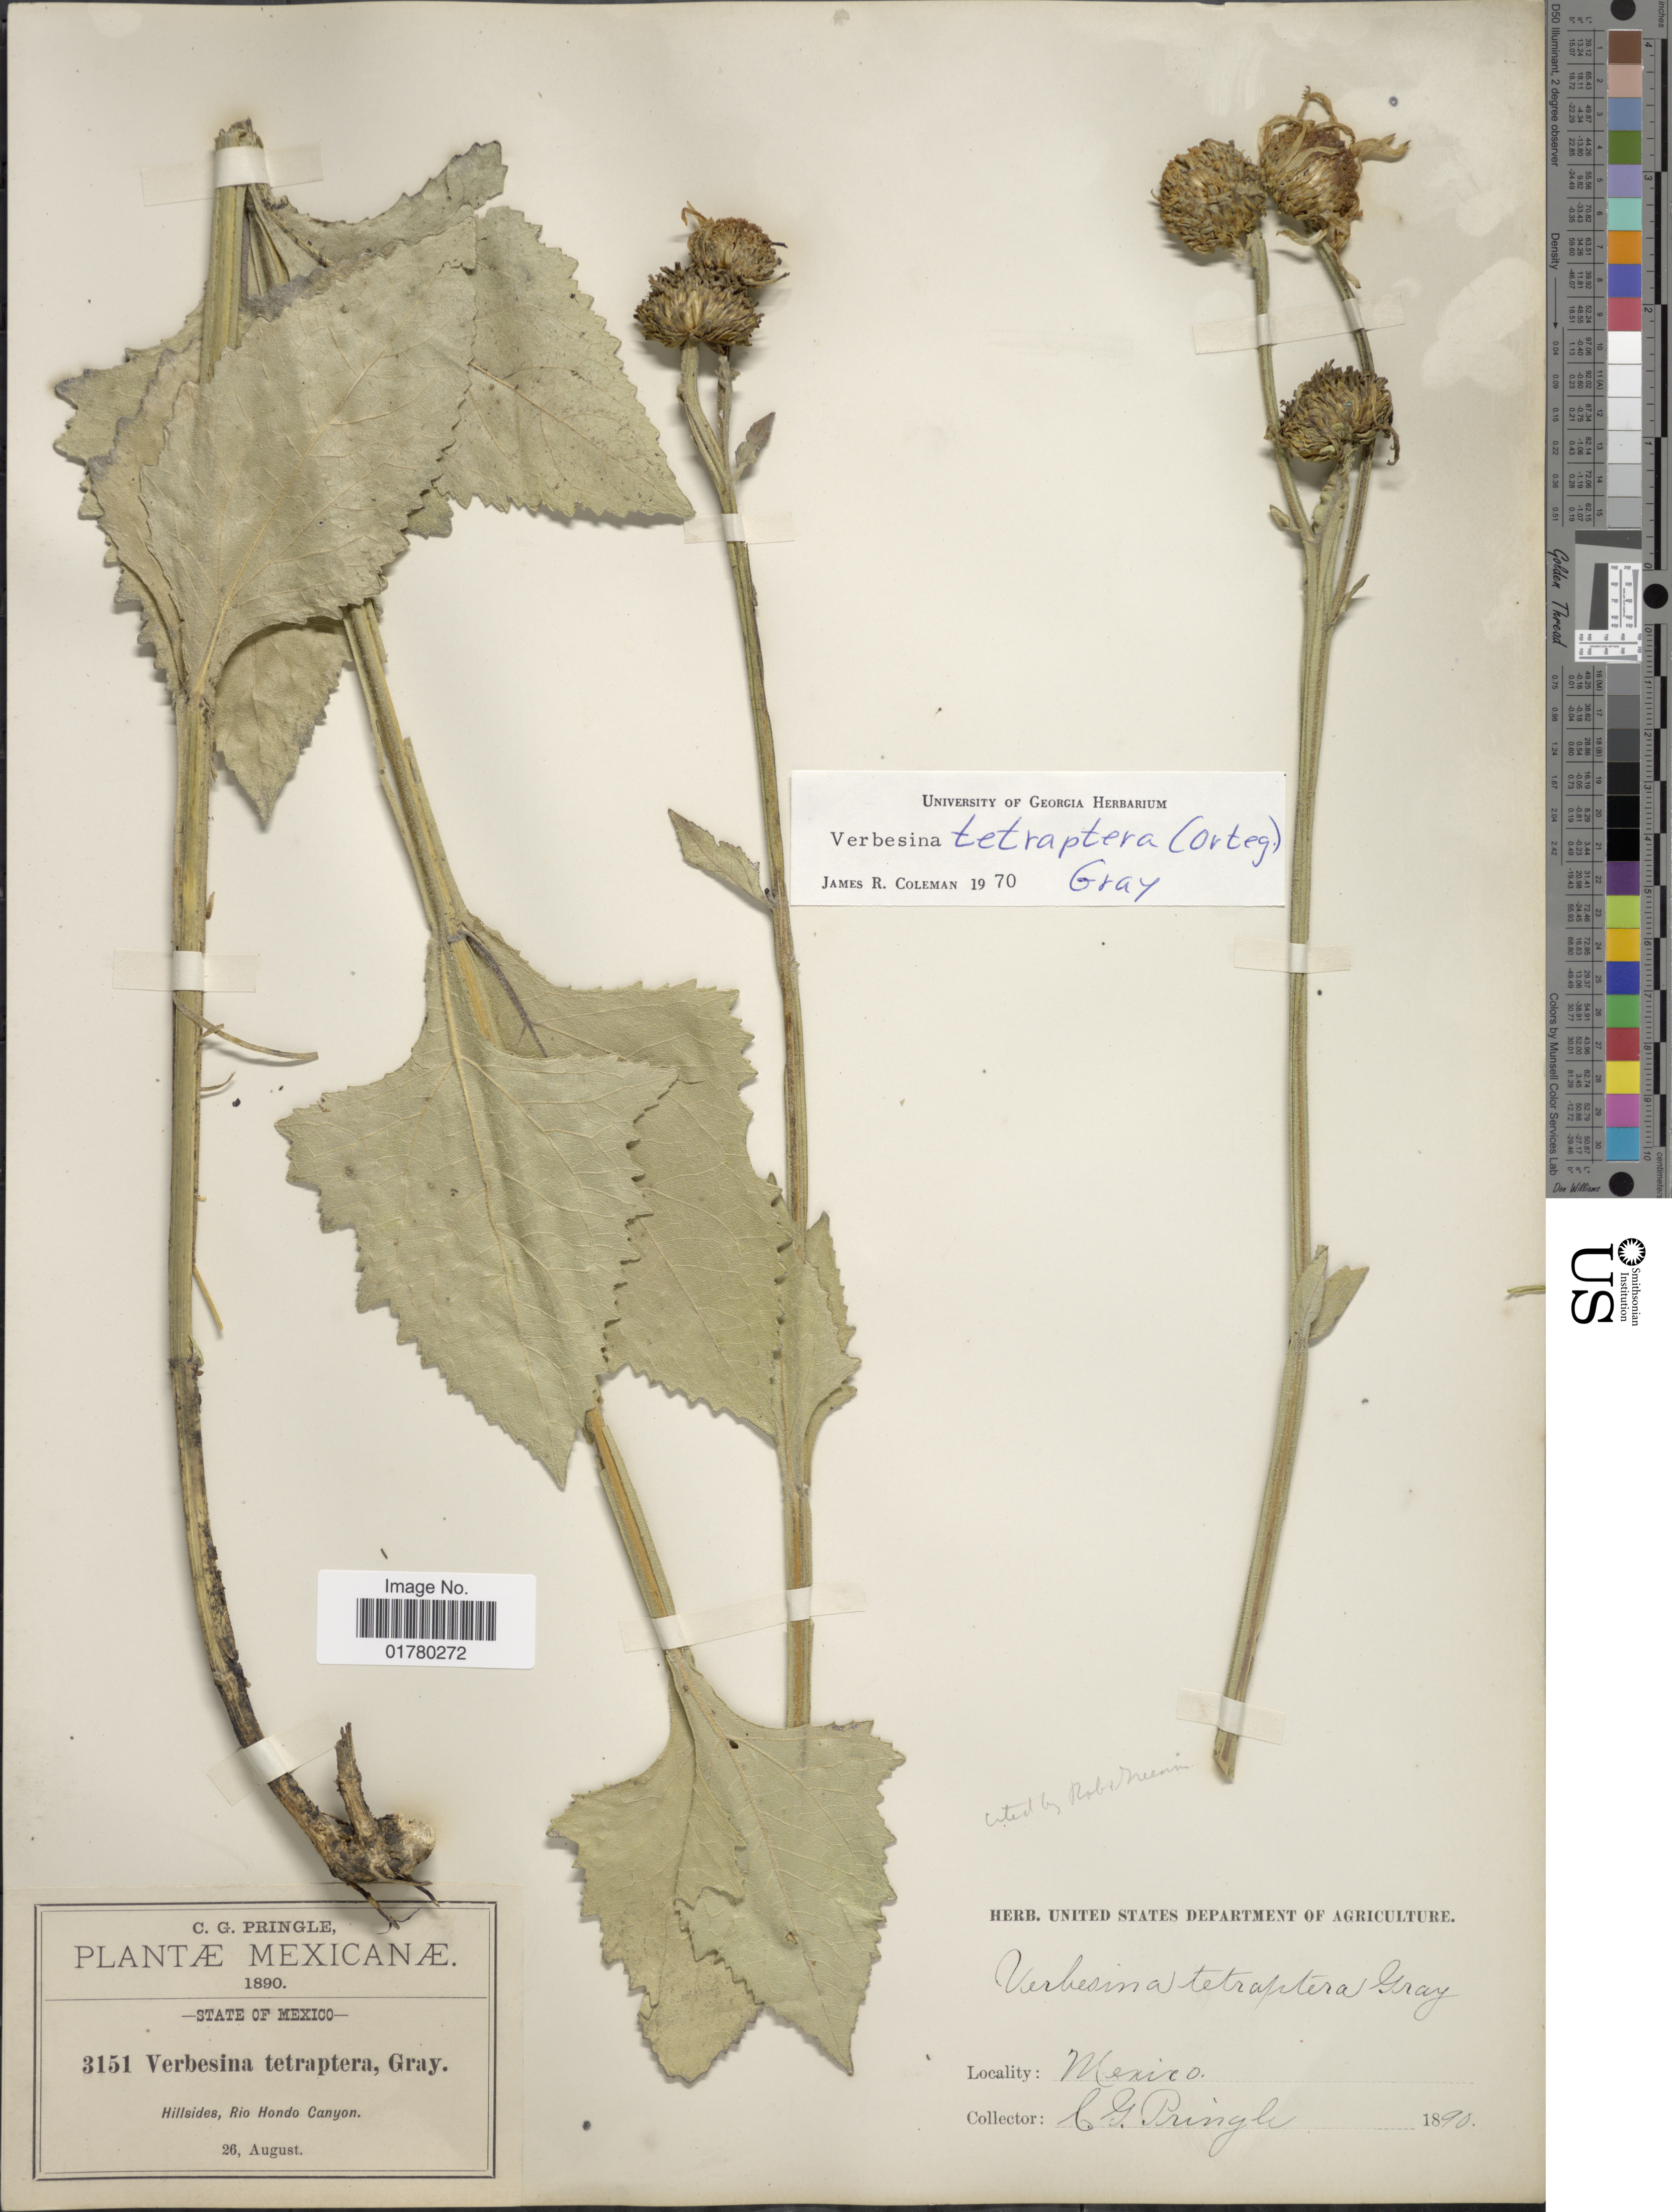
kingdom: Plantae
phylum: Tracheophyta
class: Magnoliopsida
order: Asterales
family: Asteraceae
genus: Verbesina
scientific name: Verbesina tetraptera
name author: (Ortega) A. Gray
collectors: C. G. Pringle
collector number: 3151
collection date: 1890-08-26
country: Mexico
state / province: México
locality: Hillsides, Rio Hondo Canyon